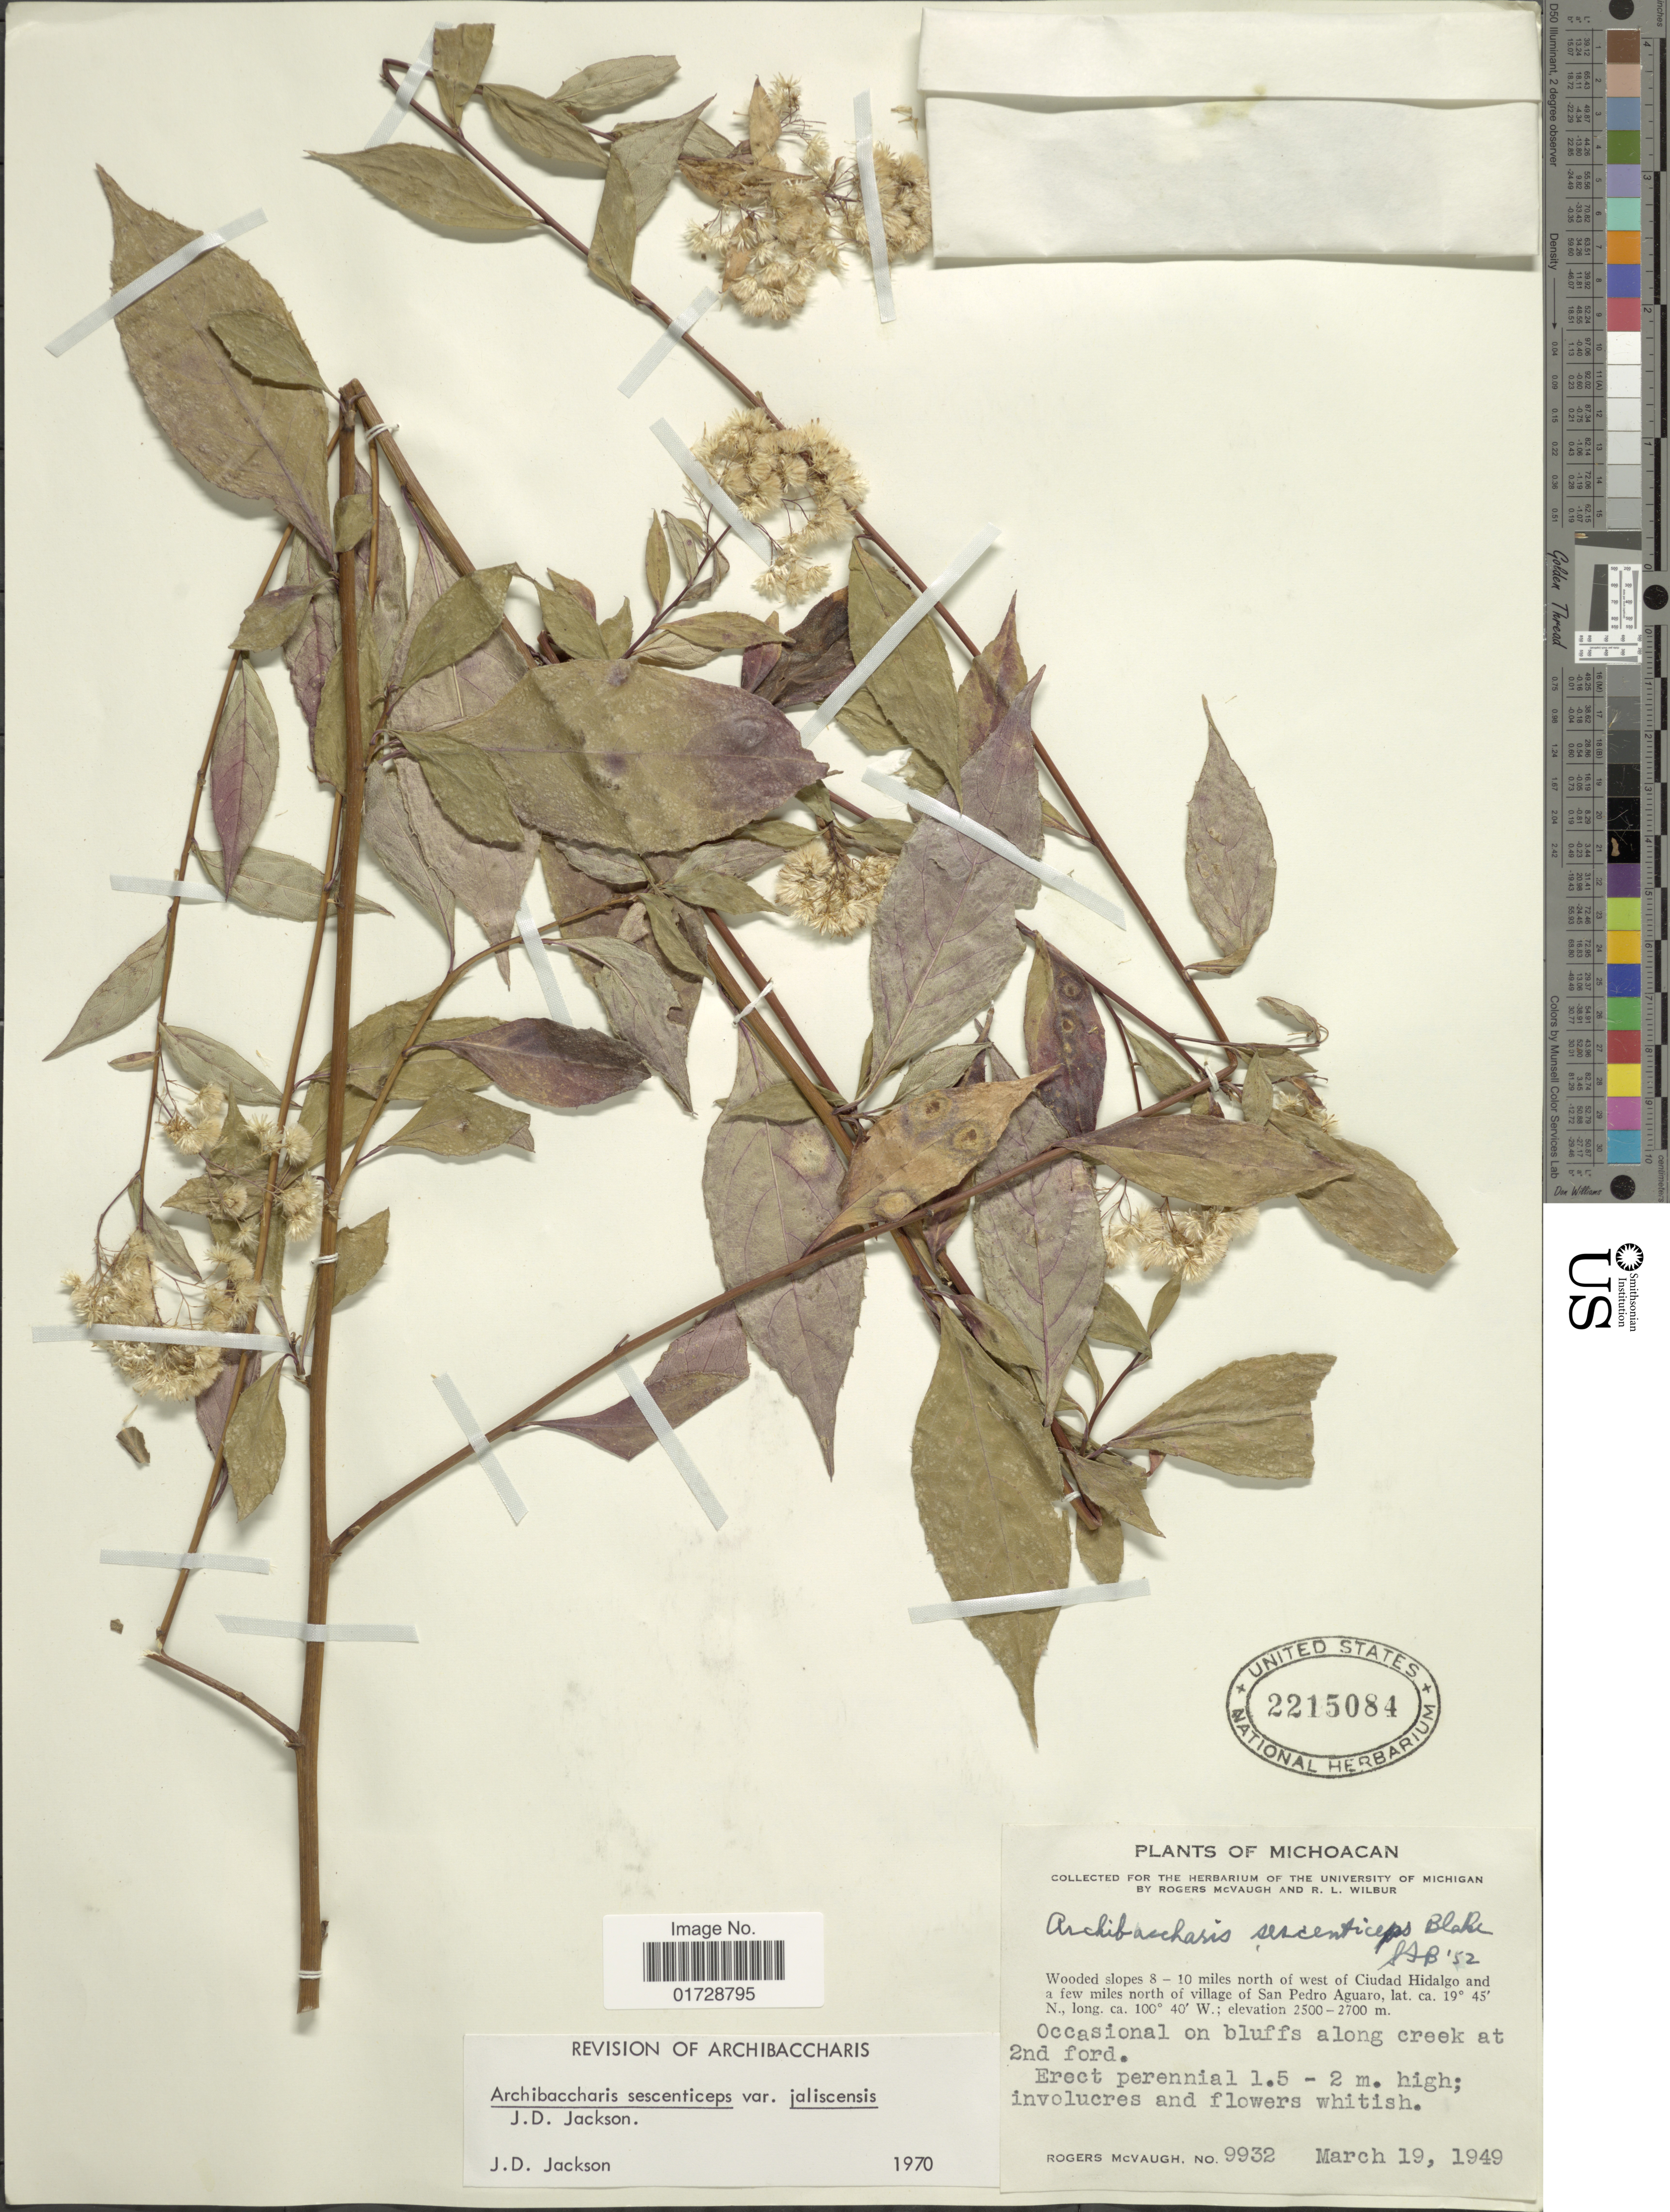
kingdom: Plantae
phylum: Tracheophyta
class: Magnoliopsida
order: Asterales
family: Asteraceae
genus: Archibaccharis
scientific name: Archibaccharis sescenticeps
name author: (S.F. Blake) S.F. Blake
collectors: R. McVaugh & R. L. Wilbur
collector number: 9932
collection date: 1949-03-19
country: Mexico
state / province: Michoacán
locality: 8-10 miles north of west of Ciudad Hidalgo and aa few miles north of village of San Pedro Aguaro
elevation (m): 2500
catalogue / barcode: US 2215084